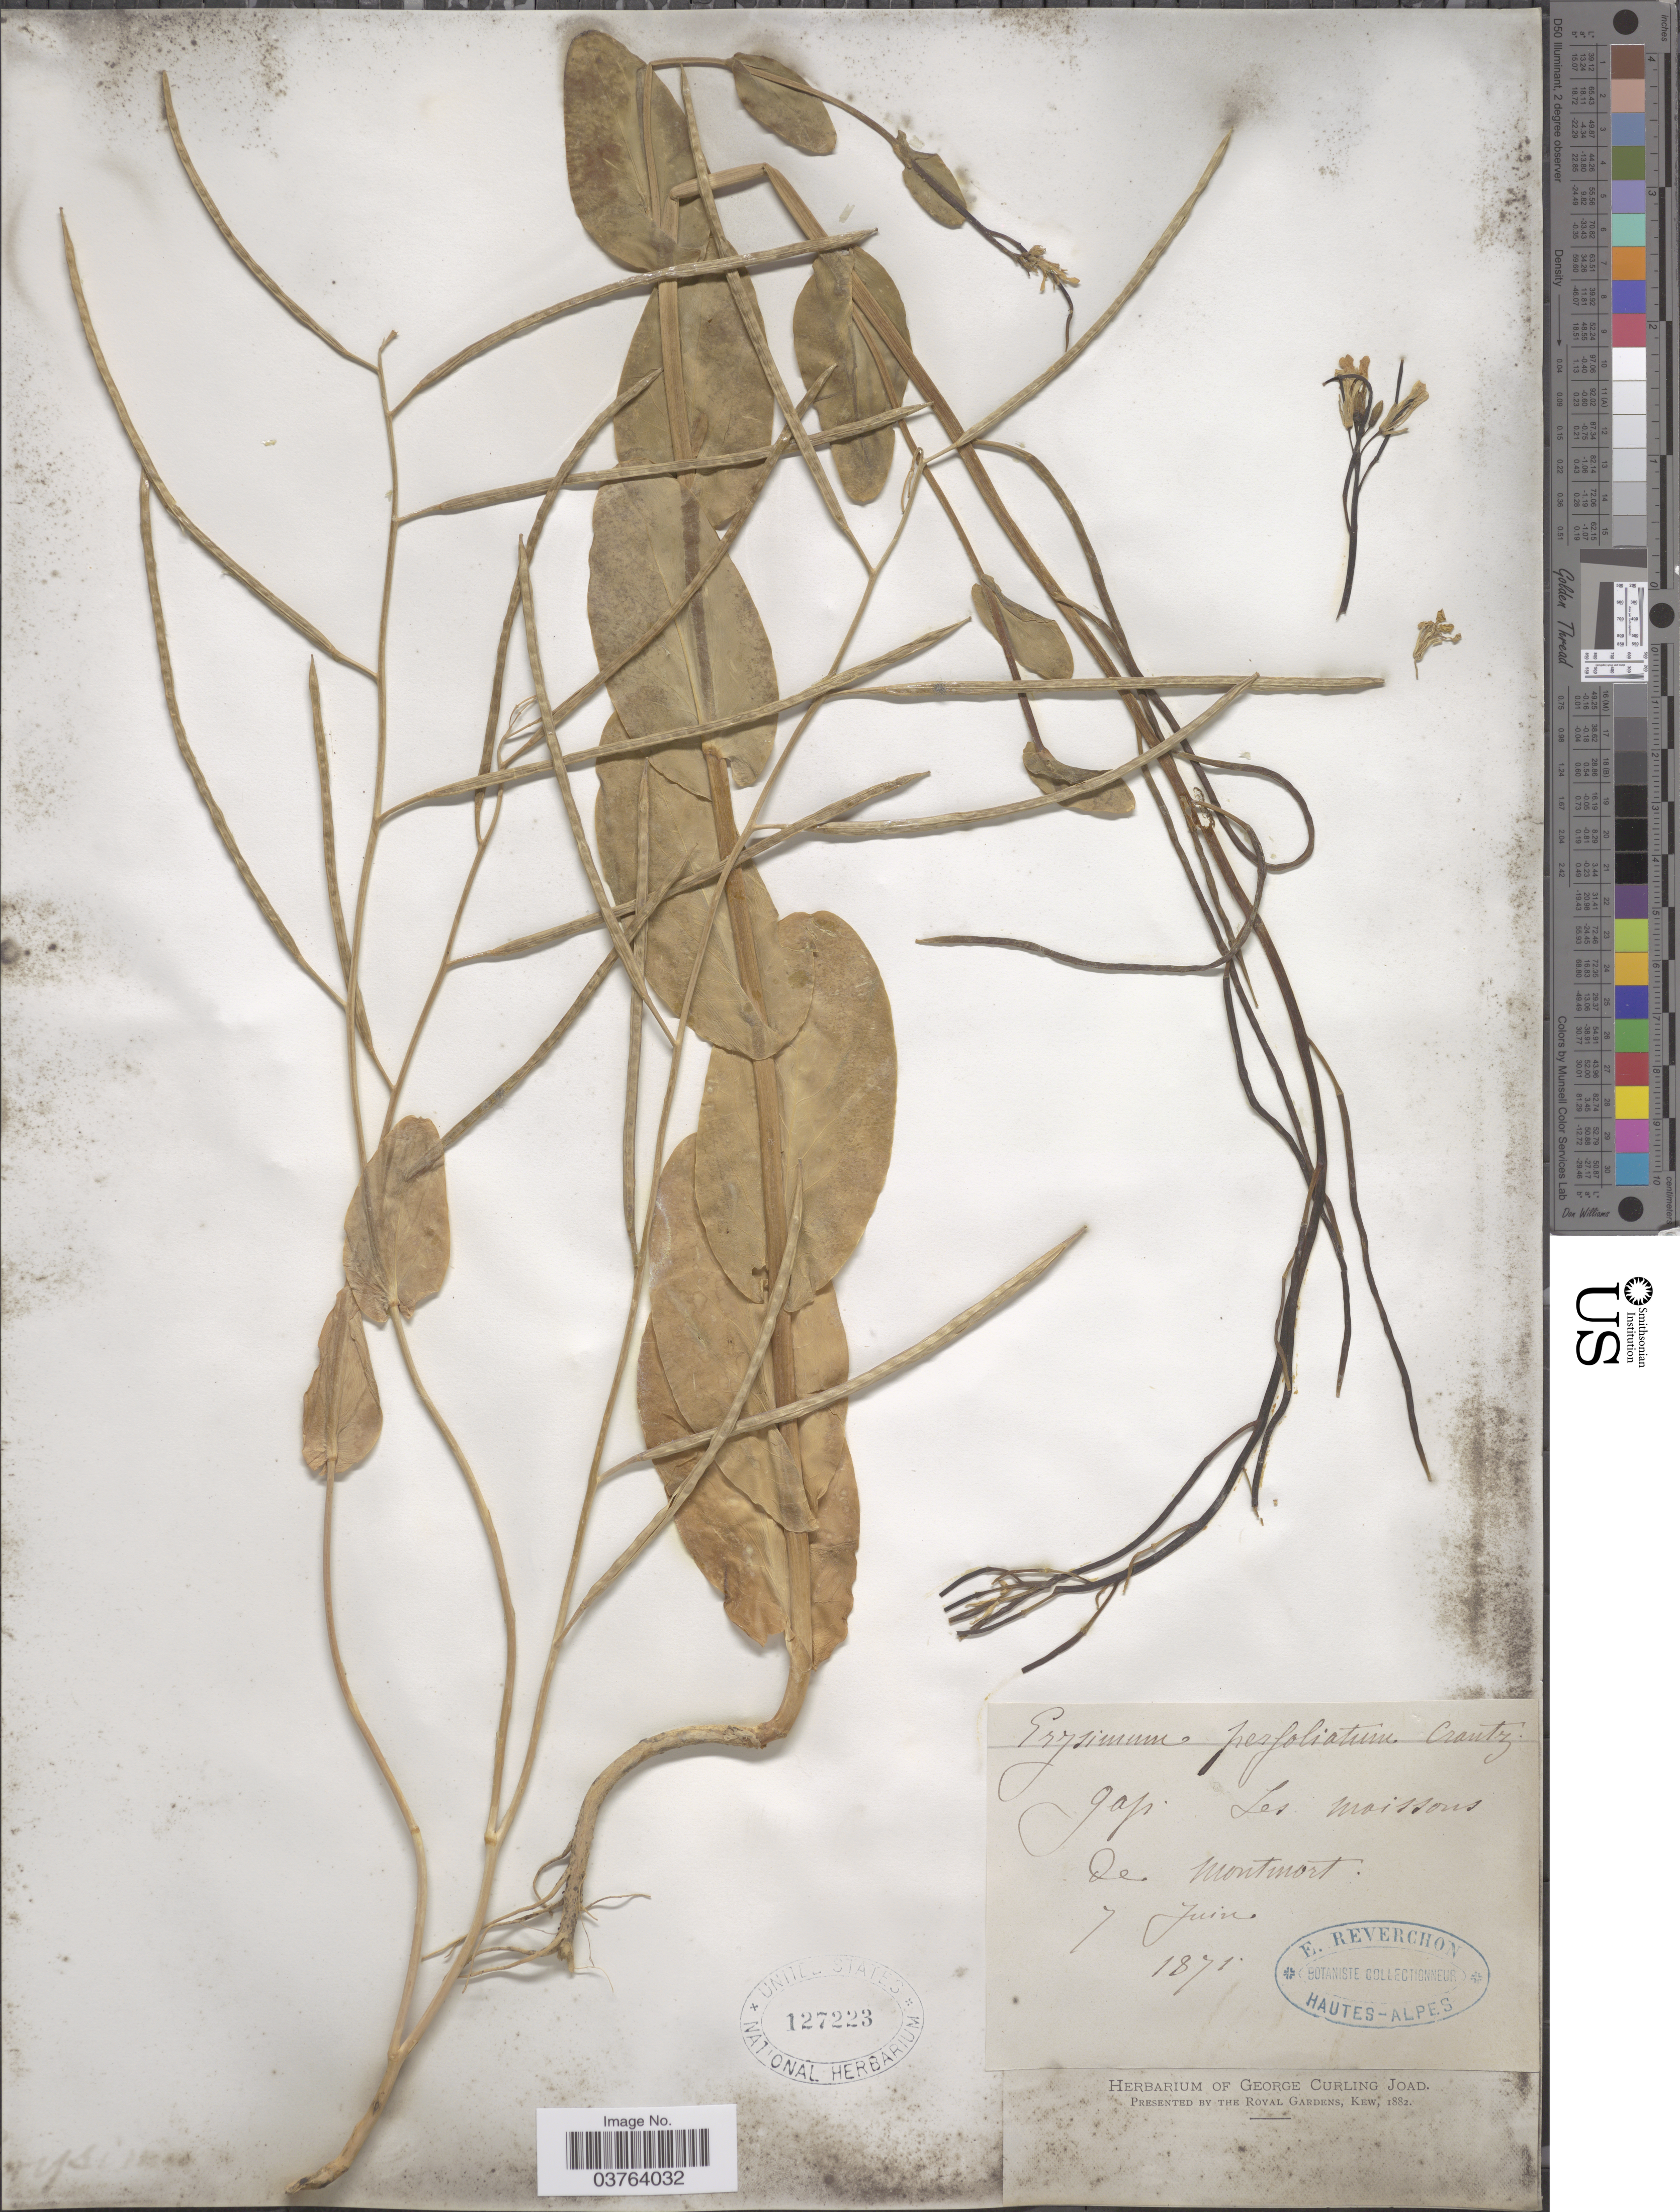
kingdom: Plantae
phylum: Tracheophyta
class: Magnoliopsida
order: Brassicales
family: Brassicaceae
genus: Conringia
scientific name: Conringia orientalis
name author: (L.) C. Presl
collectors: E. Reverchon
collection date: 1871-06-07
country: France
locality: Les Moissons de Montmort.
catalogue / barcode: US 127223